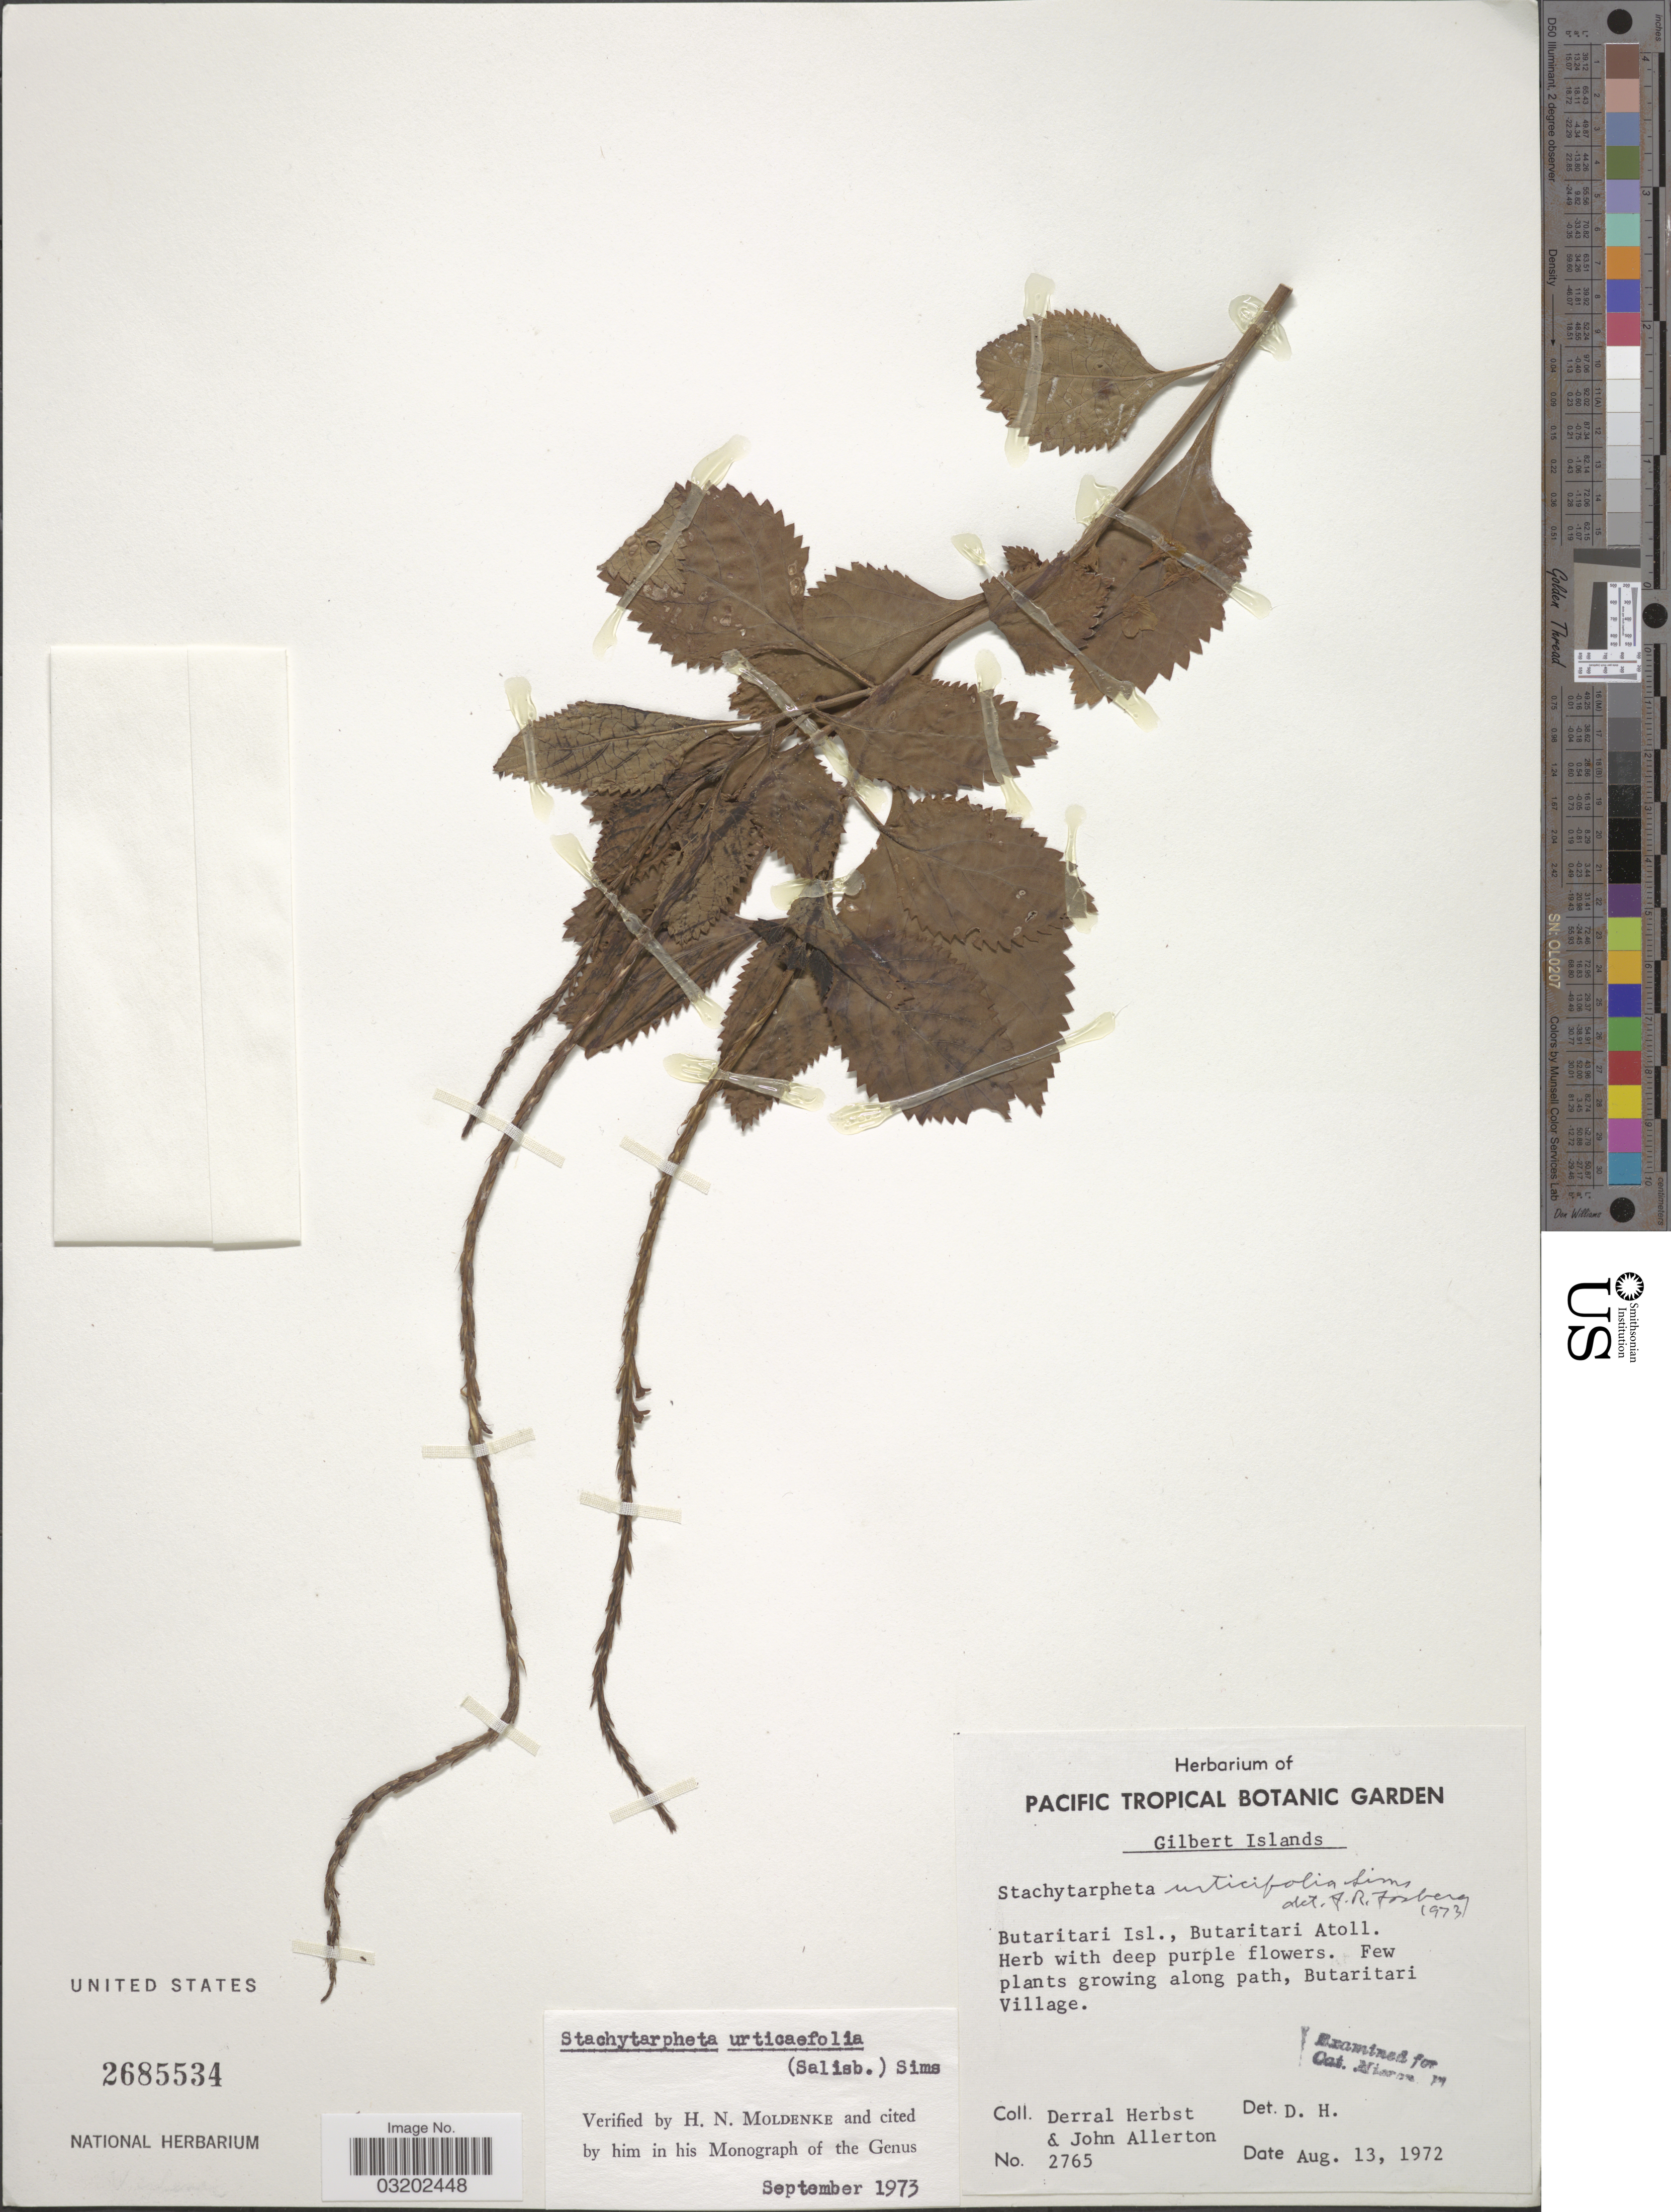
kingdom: Plantae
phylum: Tracheophyta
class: Magnoliopsida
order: Lamiales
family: Verbenaceae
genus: Stachytarpheta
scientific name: Stachytarpheta urticifolia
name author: Sims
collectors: D. R. Herbst & J. Allerton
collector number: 2765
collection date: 1972-08-13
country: Kiribati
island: Butaritari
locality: Gilbert Islands. Butaritari Isl., Butaritari Atoll.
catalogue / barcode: US 2685534